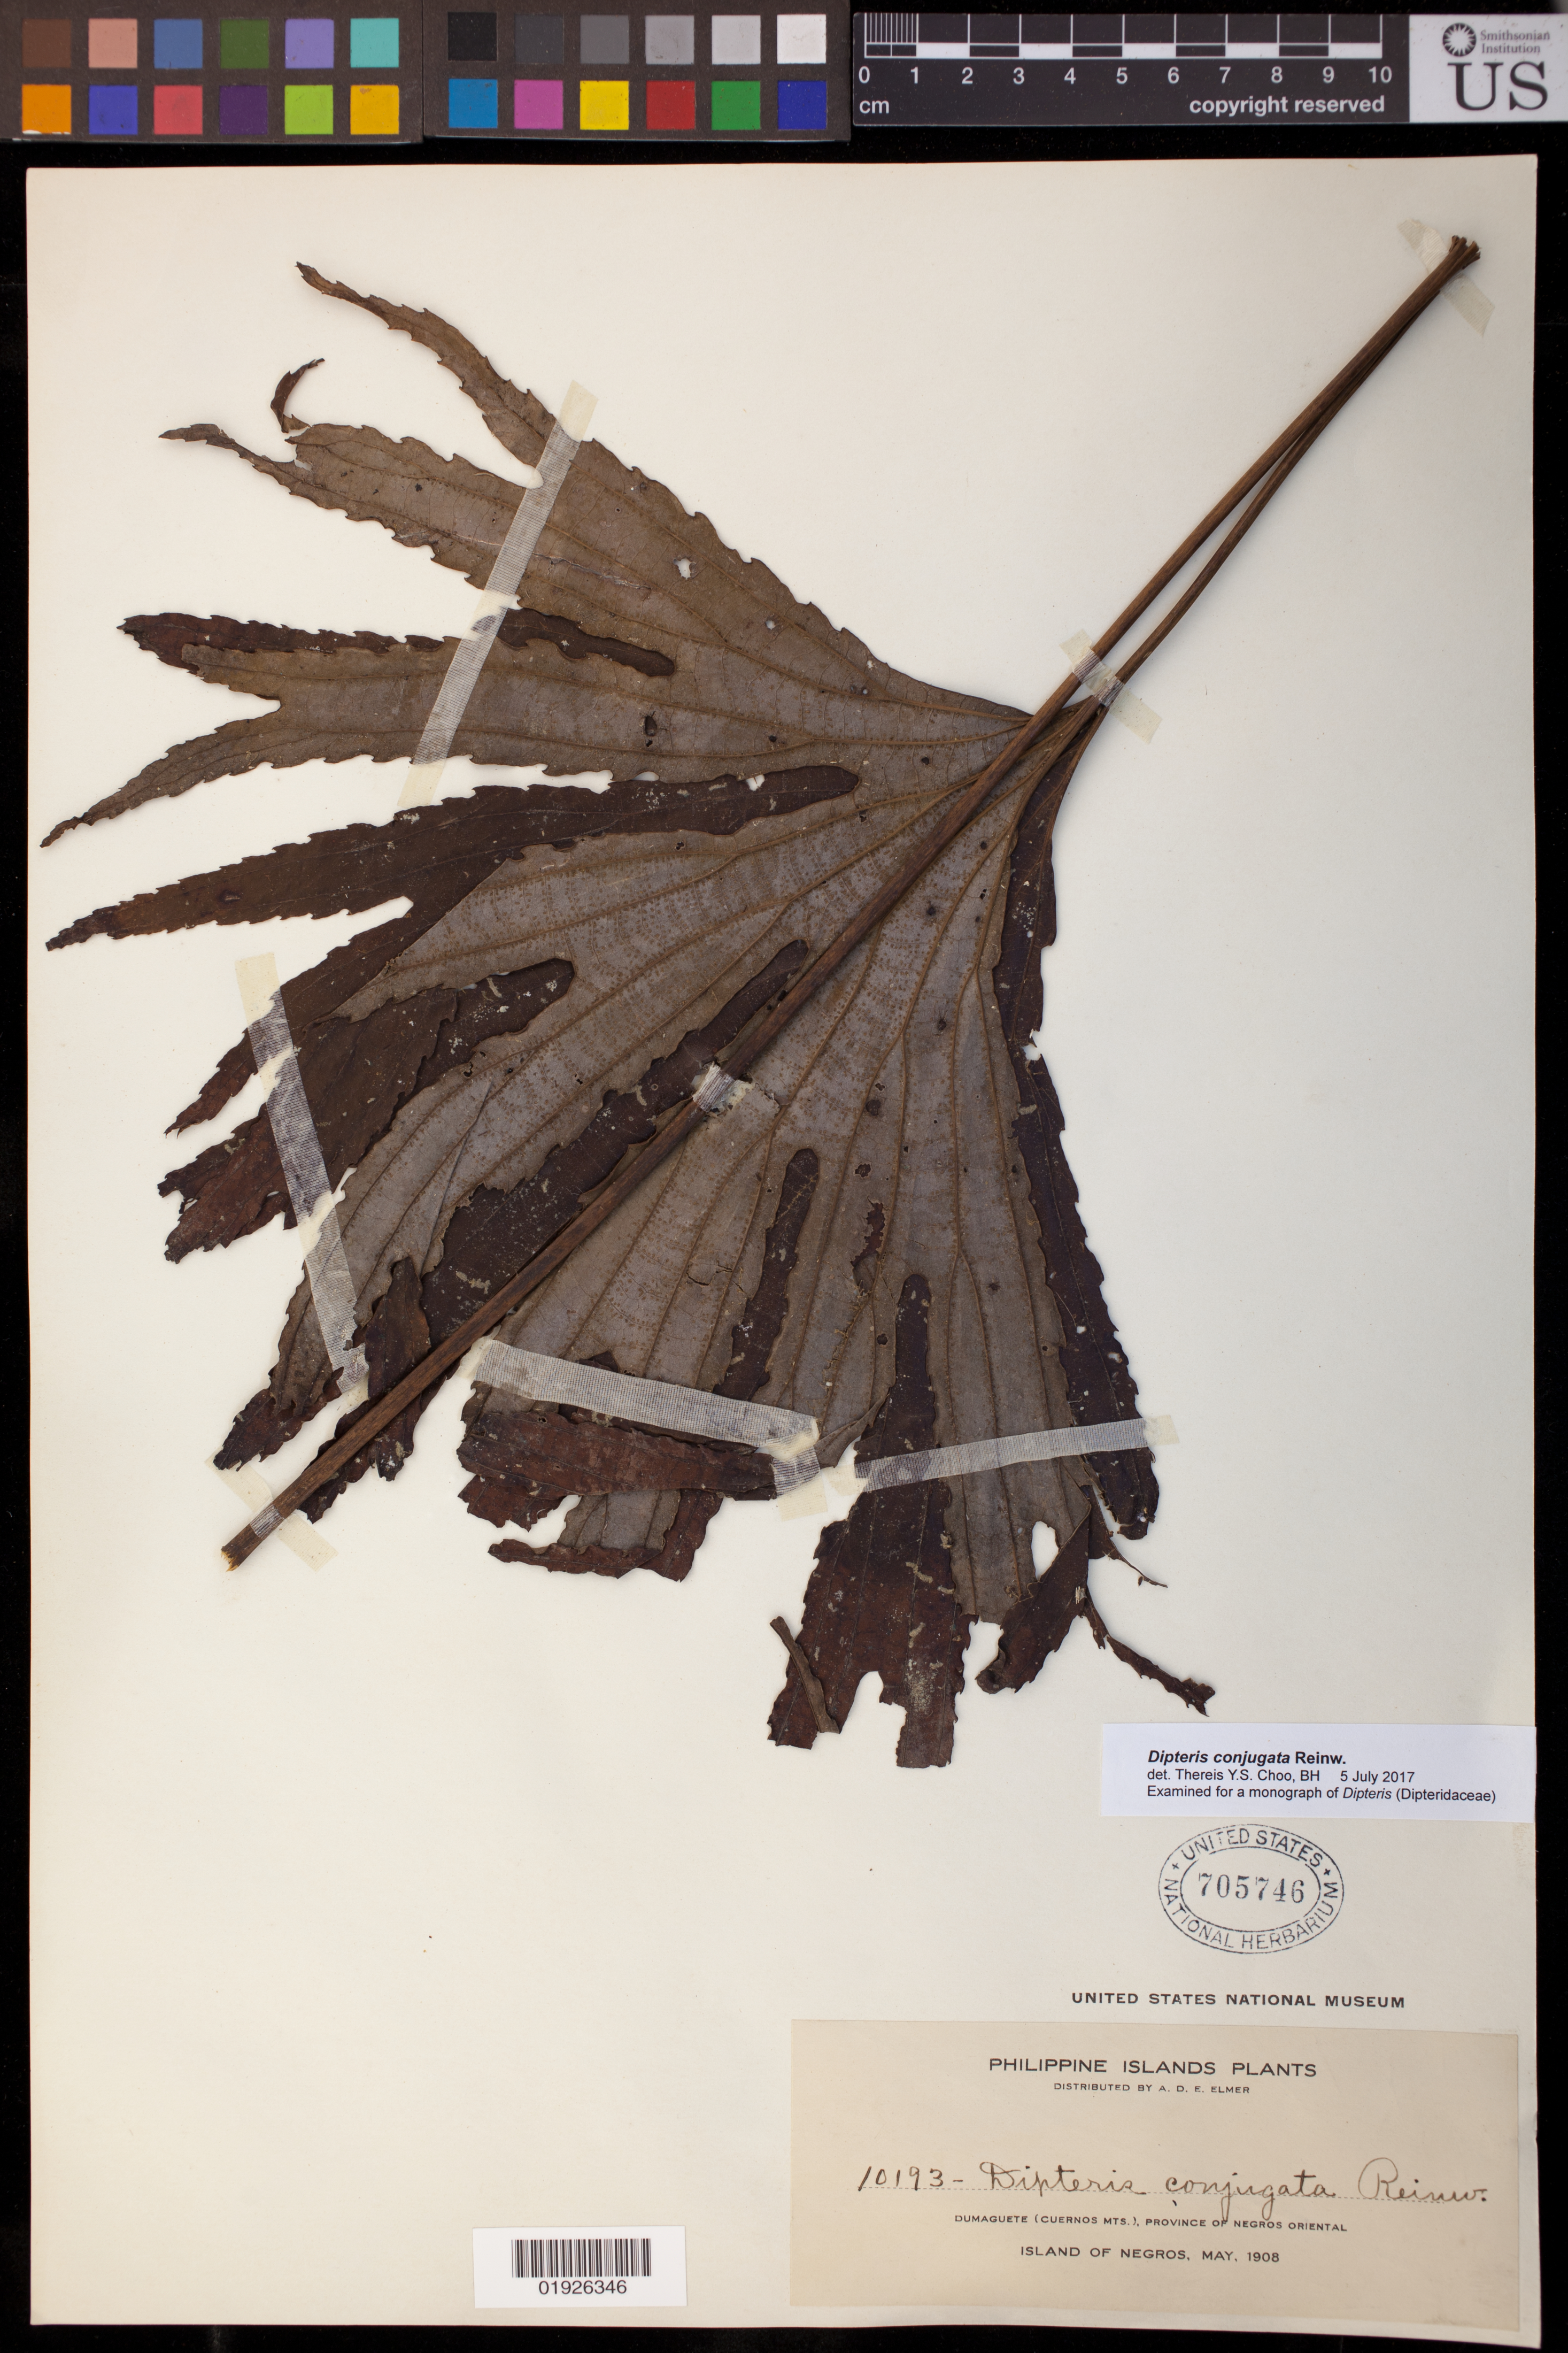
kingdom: Plantae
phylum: Tracheophyta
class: Polypodiopsida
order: Gleicheniales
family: Dipteridaceae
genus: Dipteris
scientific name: Dipteris conjugata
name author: Reinw.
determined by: Choo, Thereis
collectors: A. D. E. Elmer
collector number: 10193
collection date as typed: May 1908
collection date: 1908-05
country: Philippines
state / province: Central Visayas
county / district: Negros Oriental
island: Negros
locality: Dumaguete, Cuernos Mountains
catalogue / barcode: US 705746